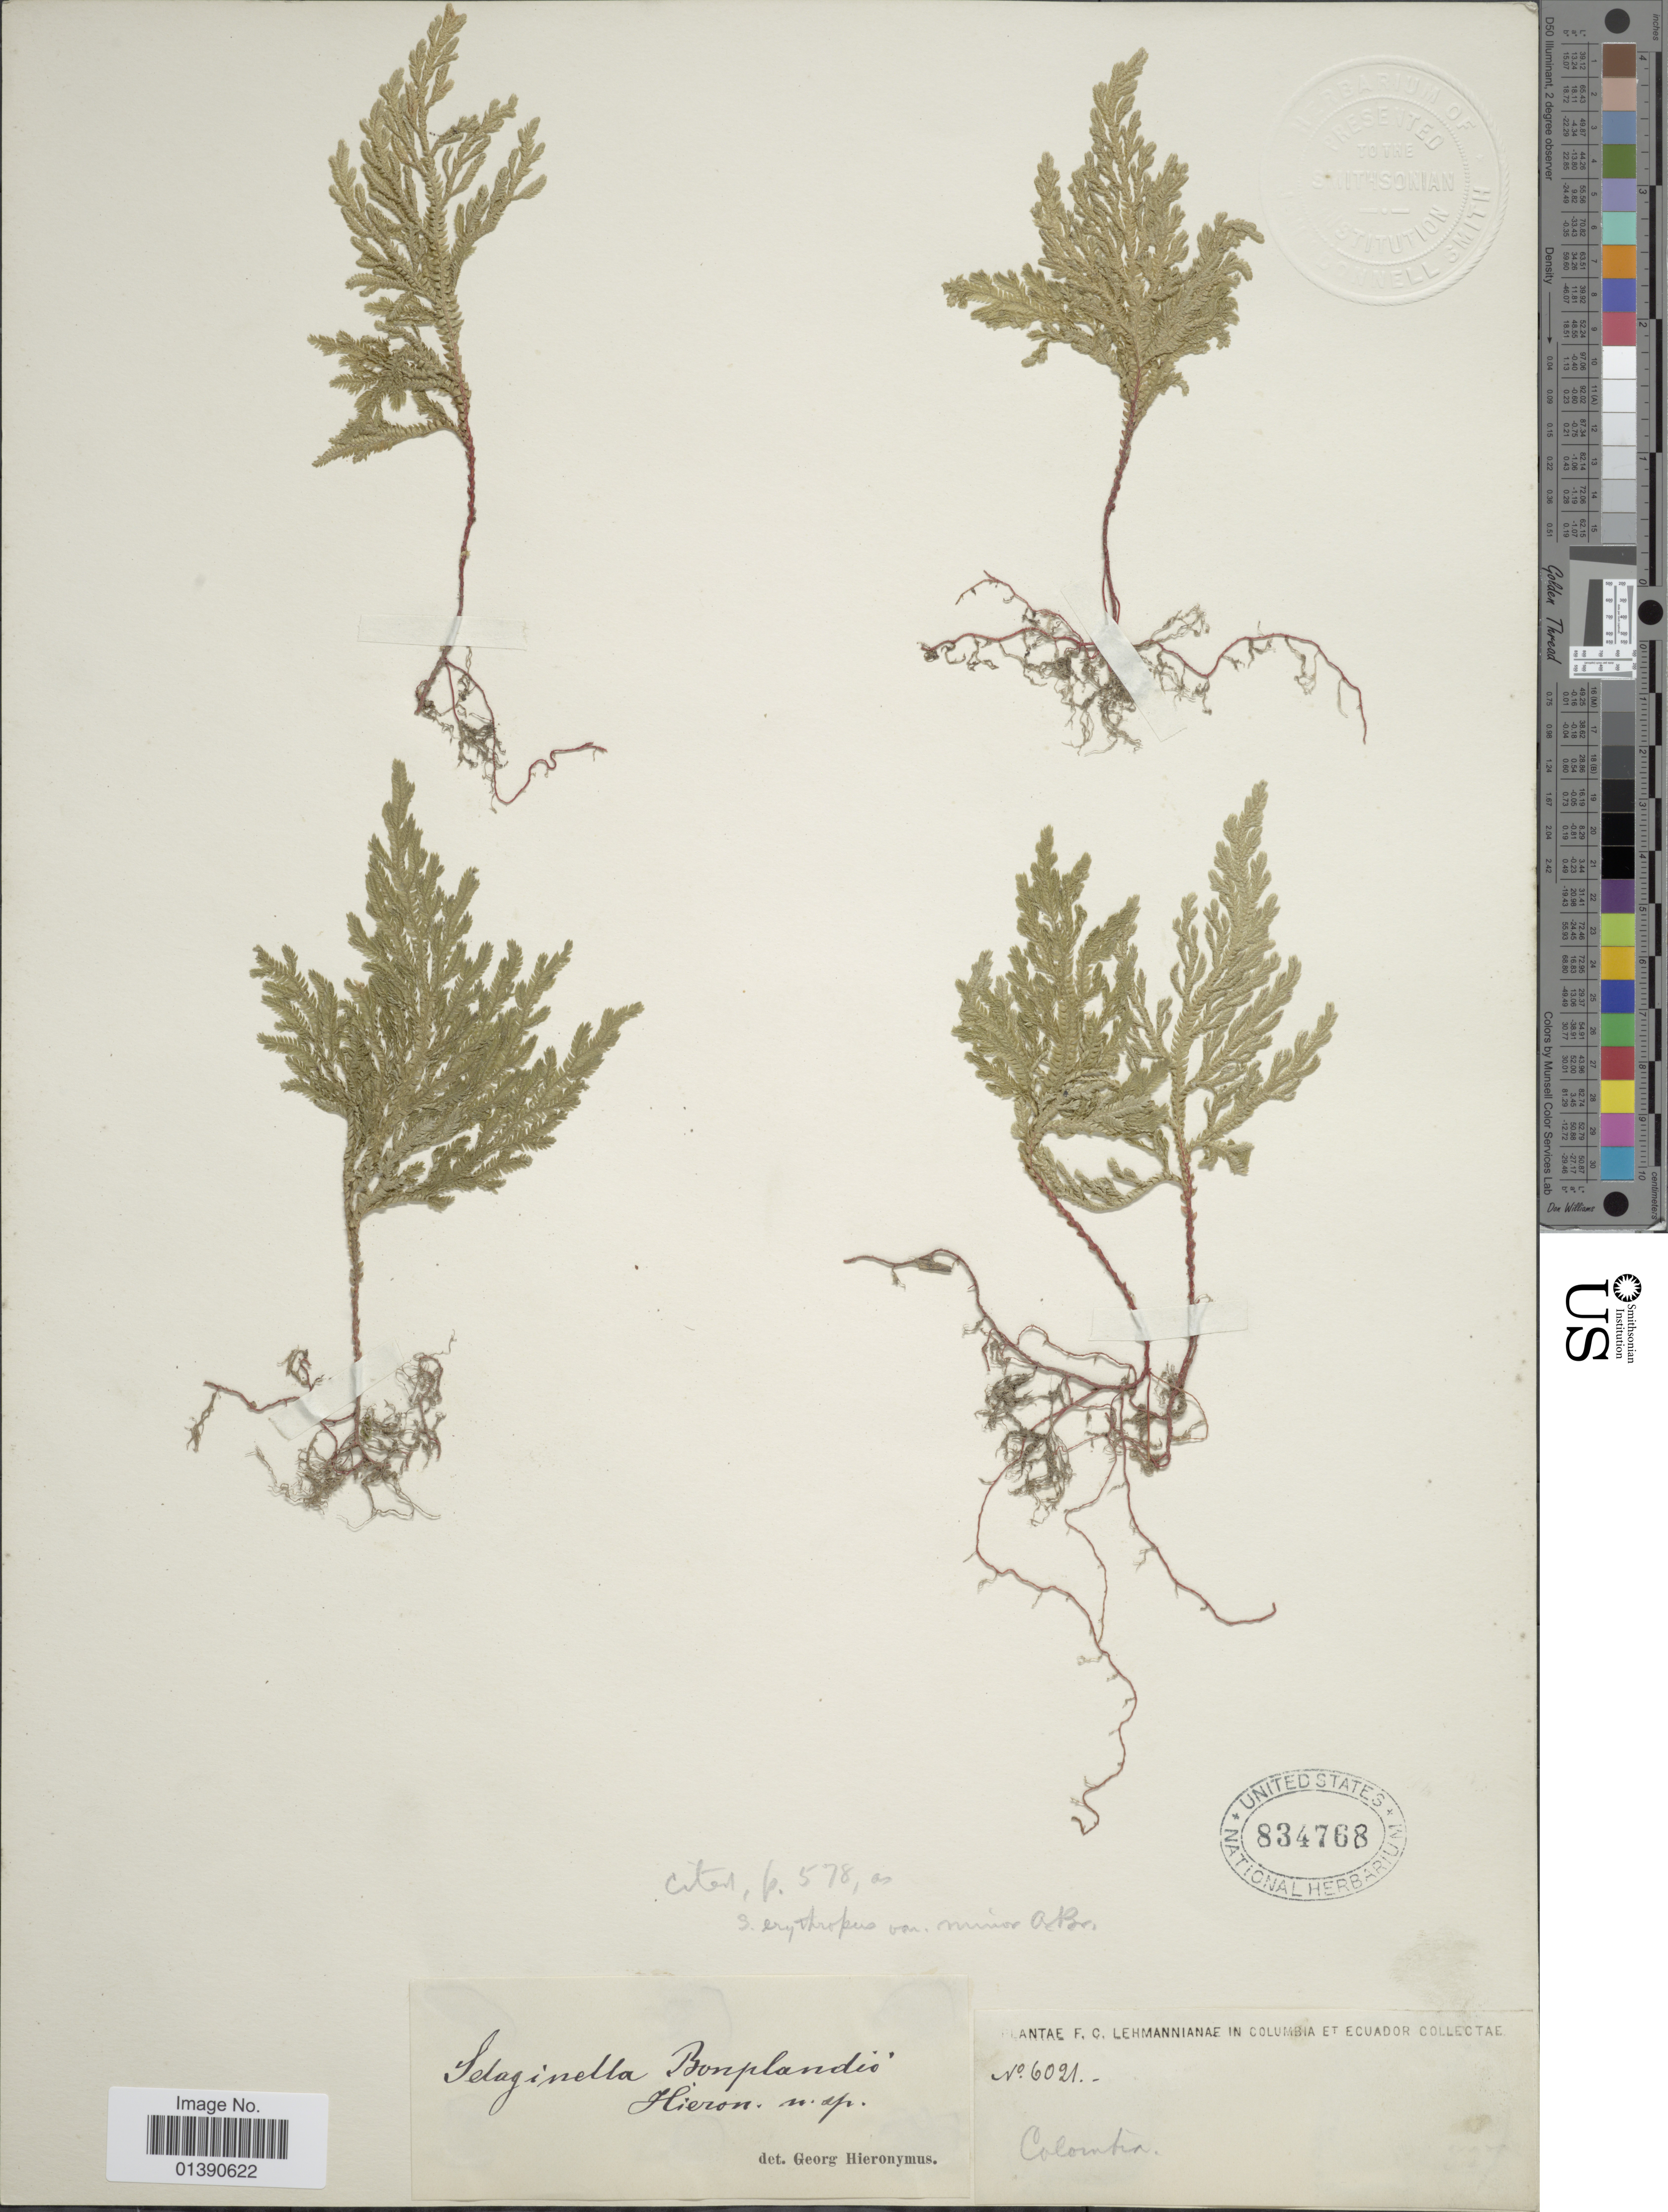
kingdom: Plantae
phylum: Tracheophyta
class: Lycopodiopsida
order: Selaginellales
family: Selaginellaceae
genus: Selaginella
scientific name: Selaginella erythropus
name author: (Mart.) Hieron.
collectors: F. C. Lehmann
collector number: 6021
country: Colombia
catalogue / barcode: US 834768